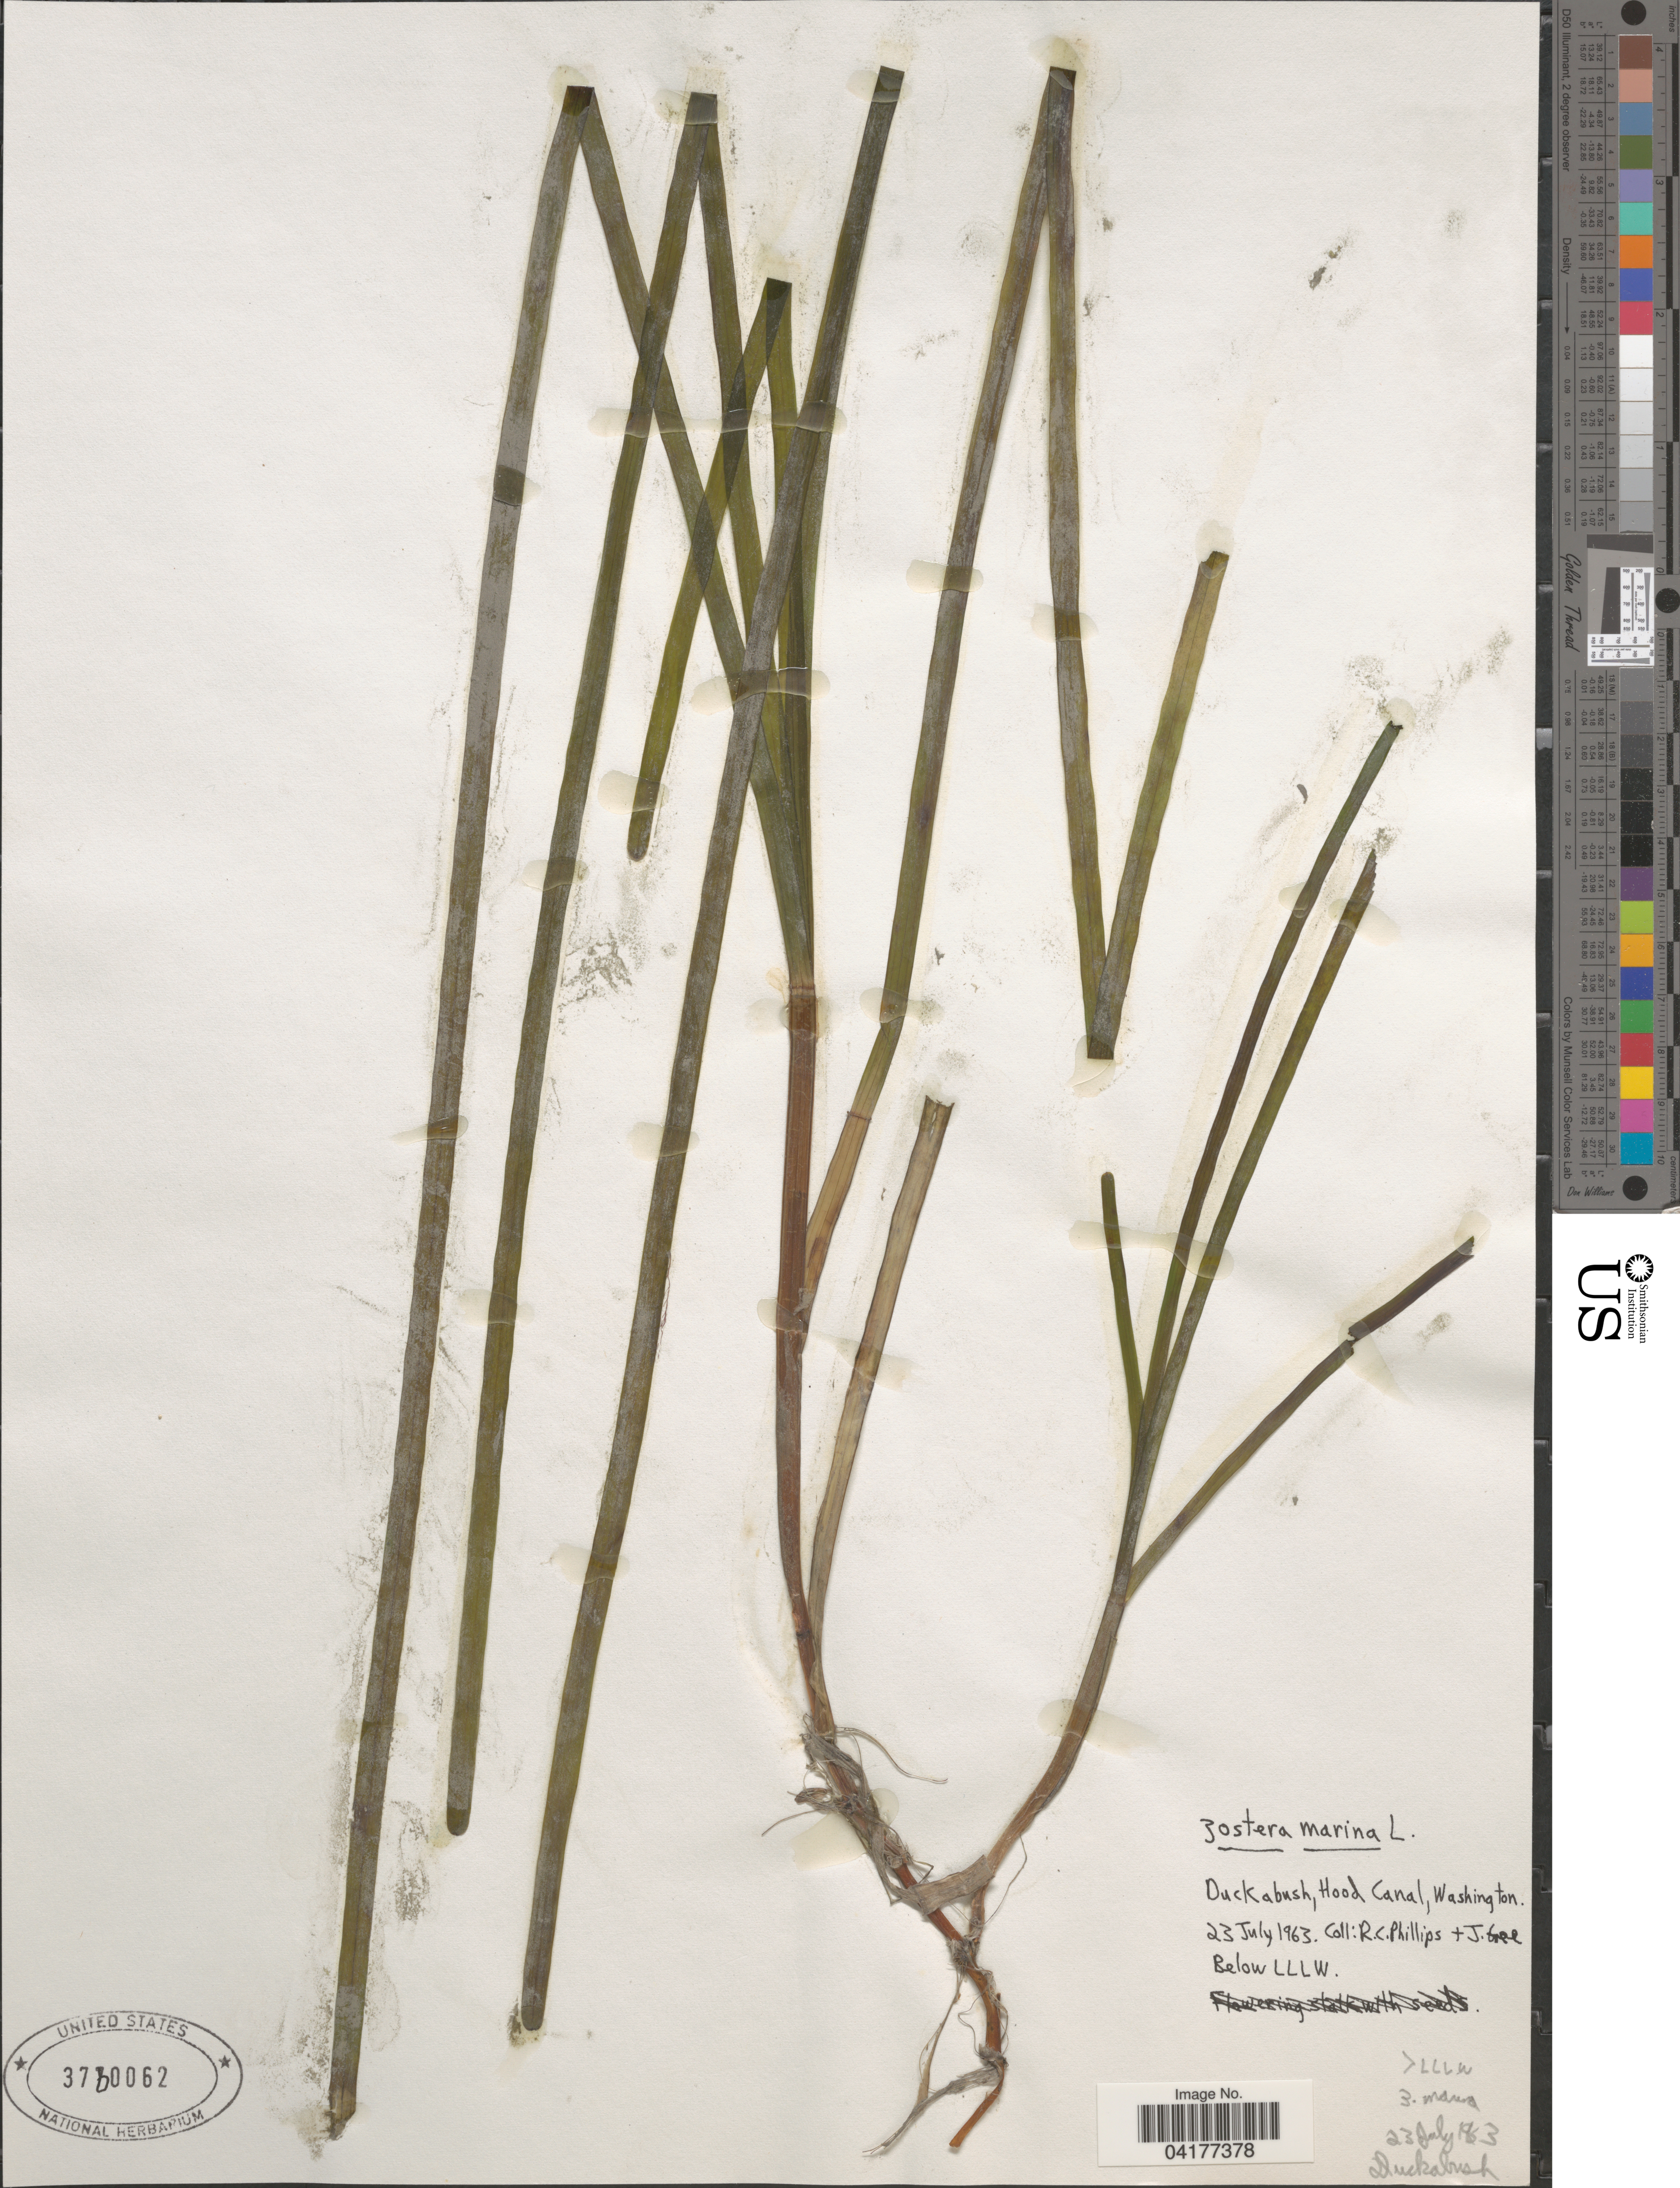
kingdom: Plantae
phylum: Tracheophyta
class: Liliopsida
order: Alismatales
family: Zosteraceae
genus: Zostera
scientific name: Zostera marina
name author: L.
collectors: R. C. Phillips & J. Gee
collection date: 1963-07-23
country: United States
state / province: Washington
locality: Duckabush, Hood Canal. Below LLW.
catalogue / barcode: US 3780062